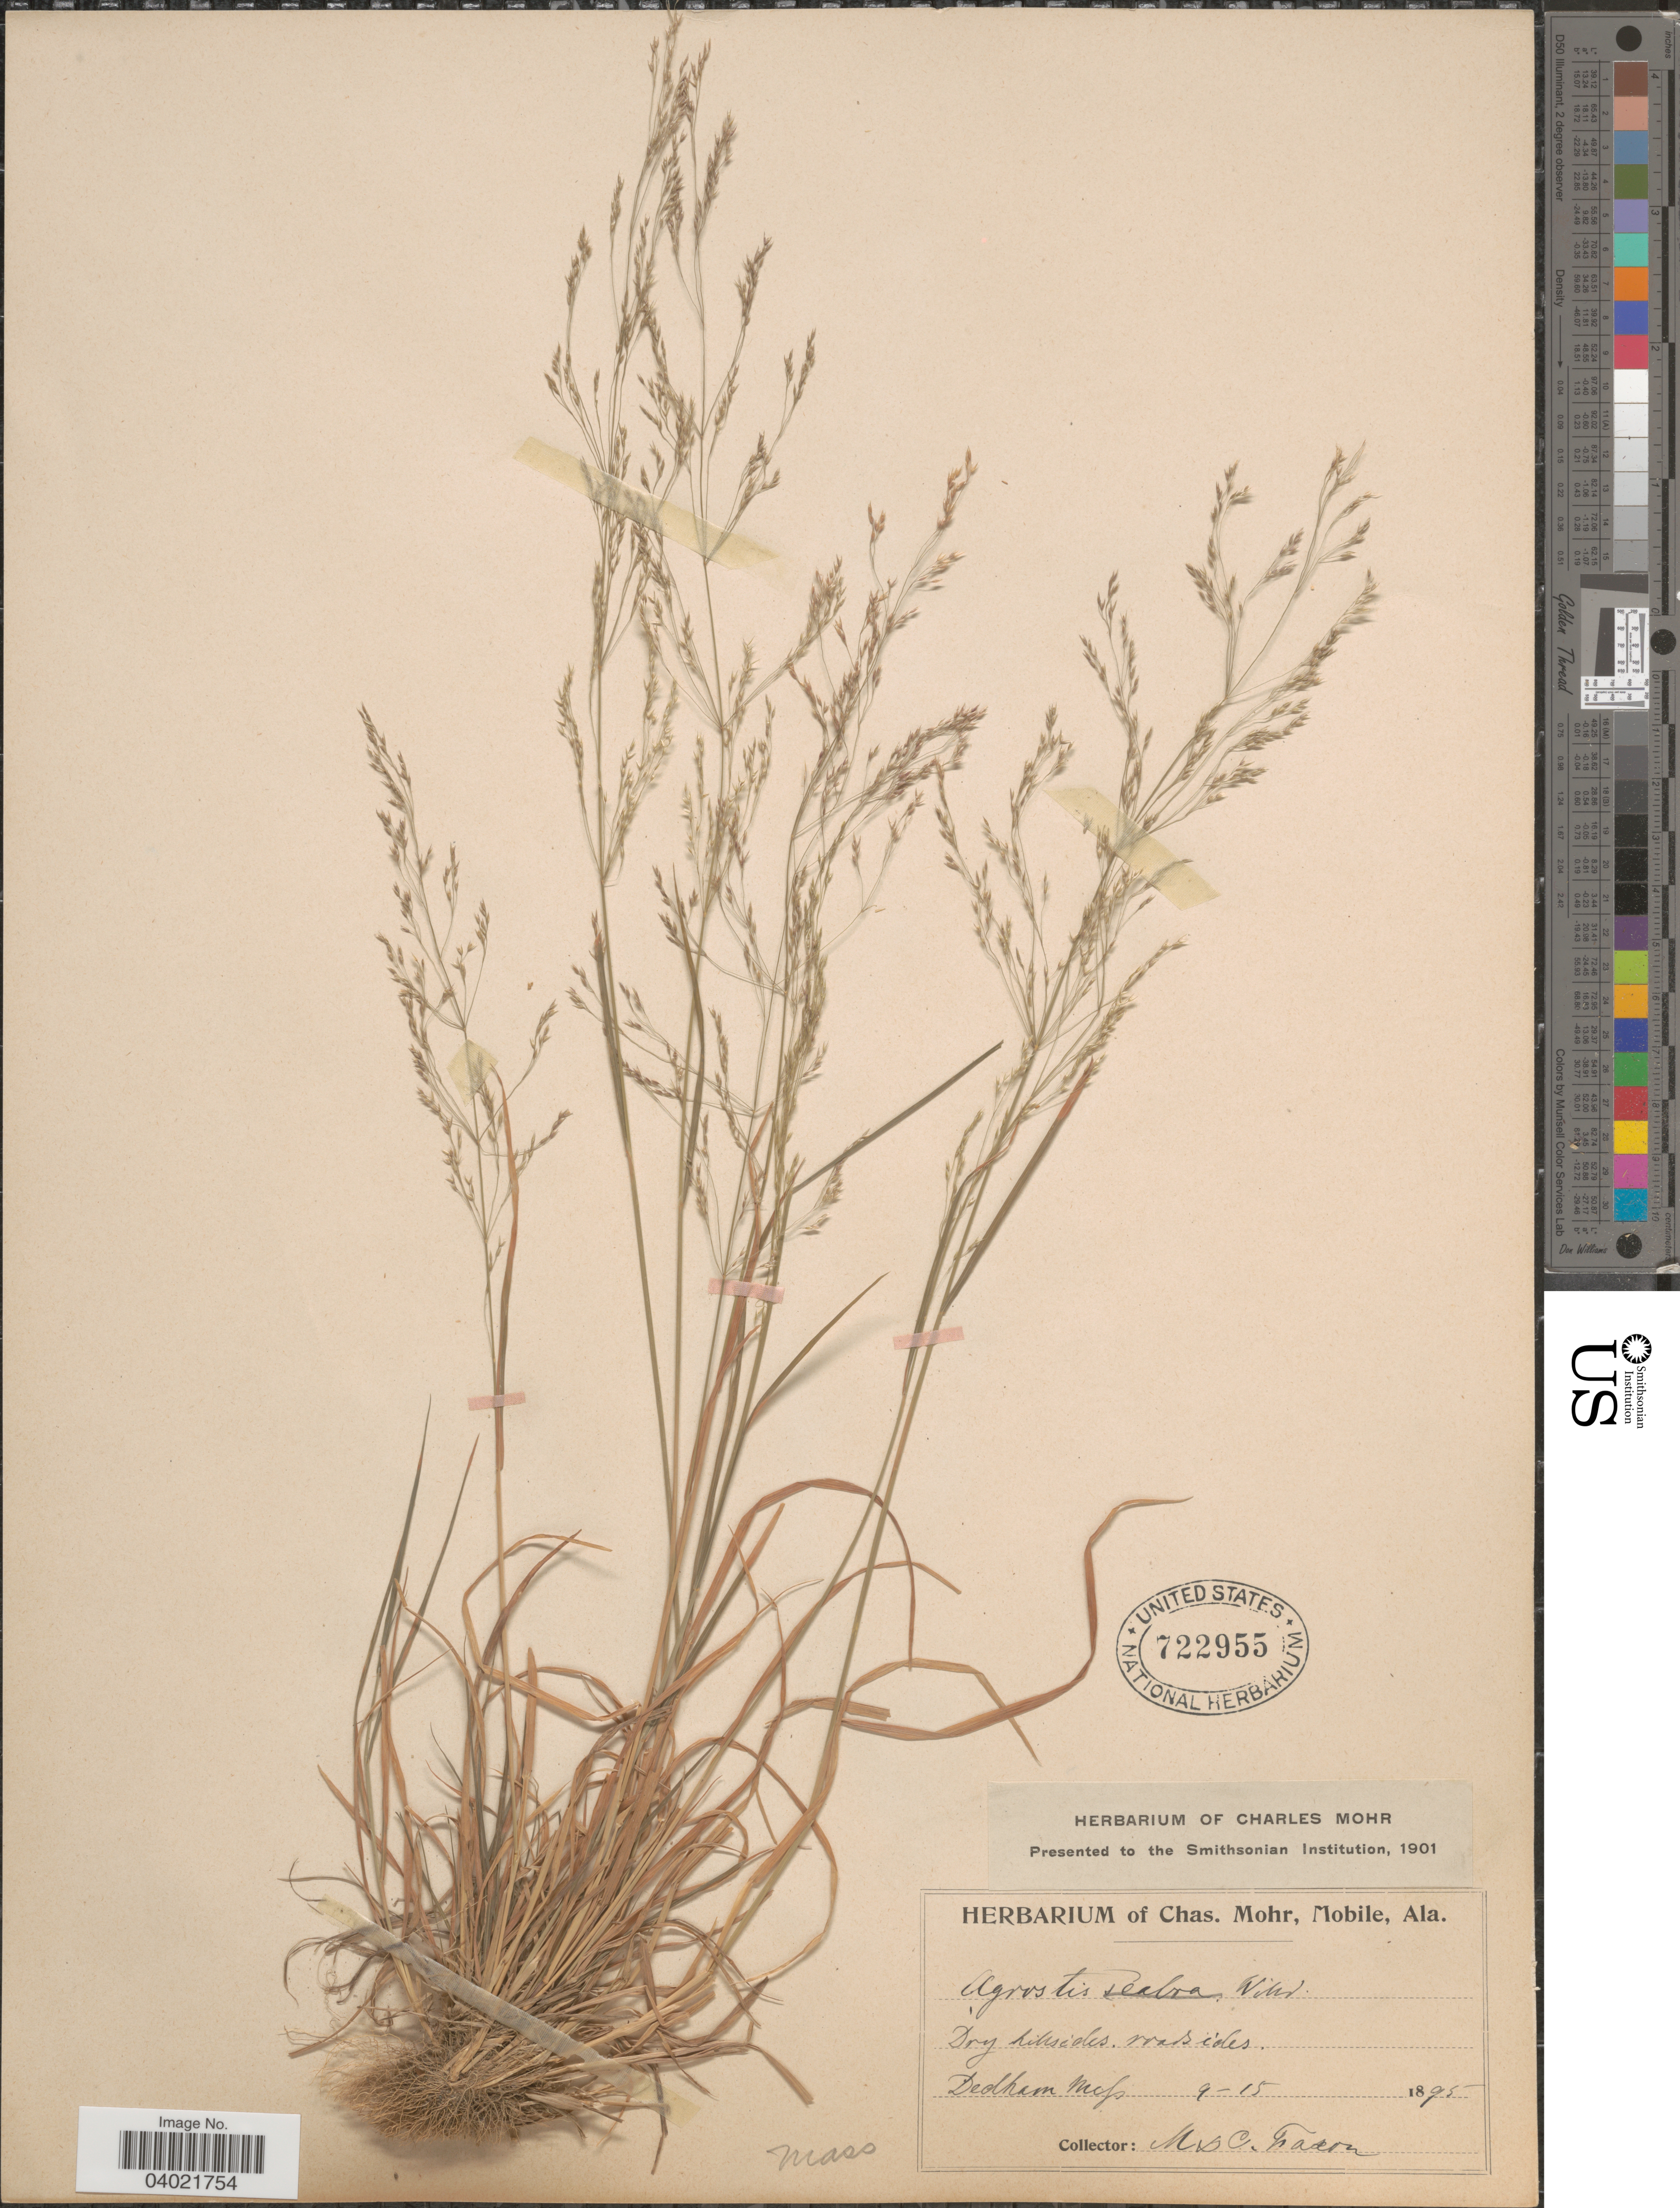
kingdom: Plantae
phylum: Tracheophyta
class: Liliopsida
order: Poales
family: Poaceae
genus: Agrostis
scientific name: Agrostis perennans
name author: (Walter) Tuck.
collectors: M. Faxon & C. Faxon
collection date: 1895-09-15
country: United States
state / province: Massachusetts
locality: Dedham Mass.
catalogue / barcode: US 722955